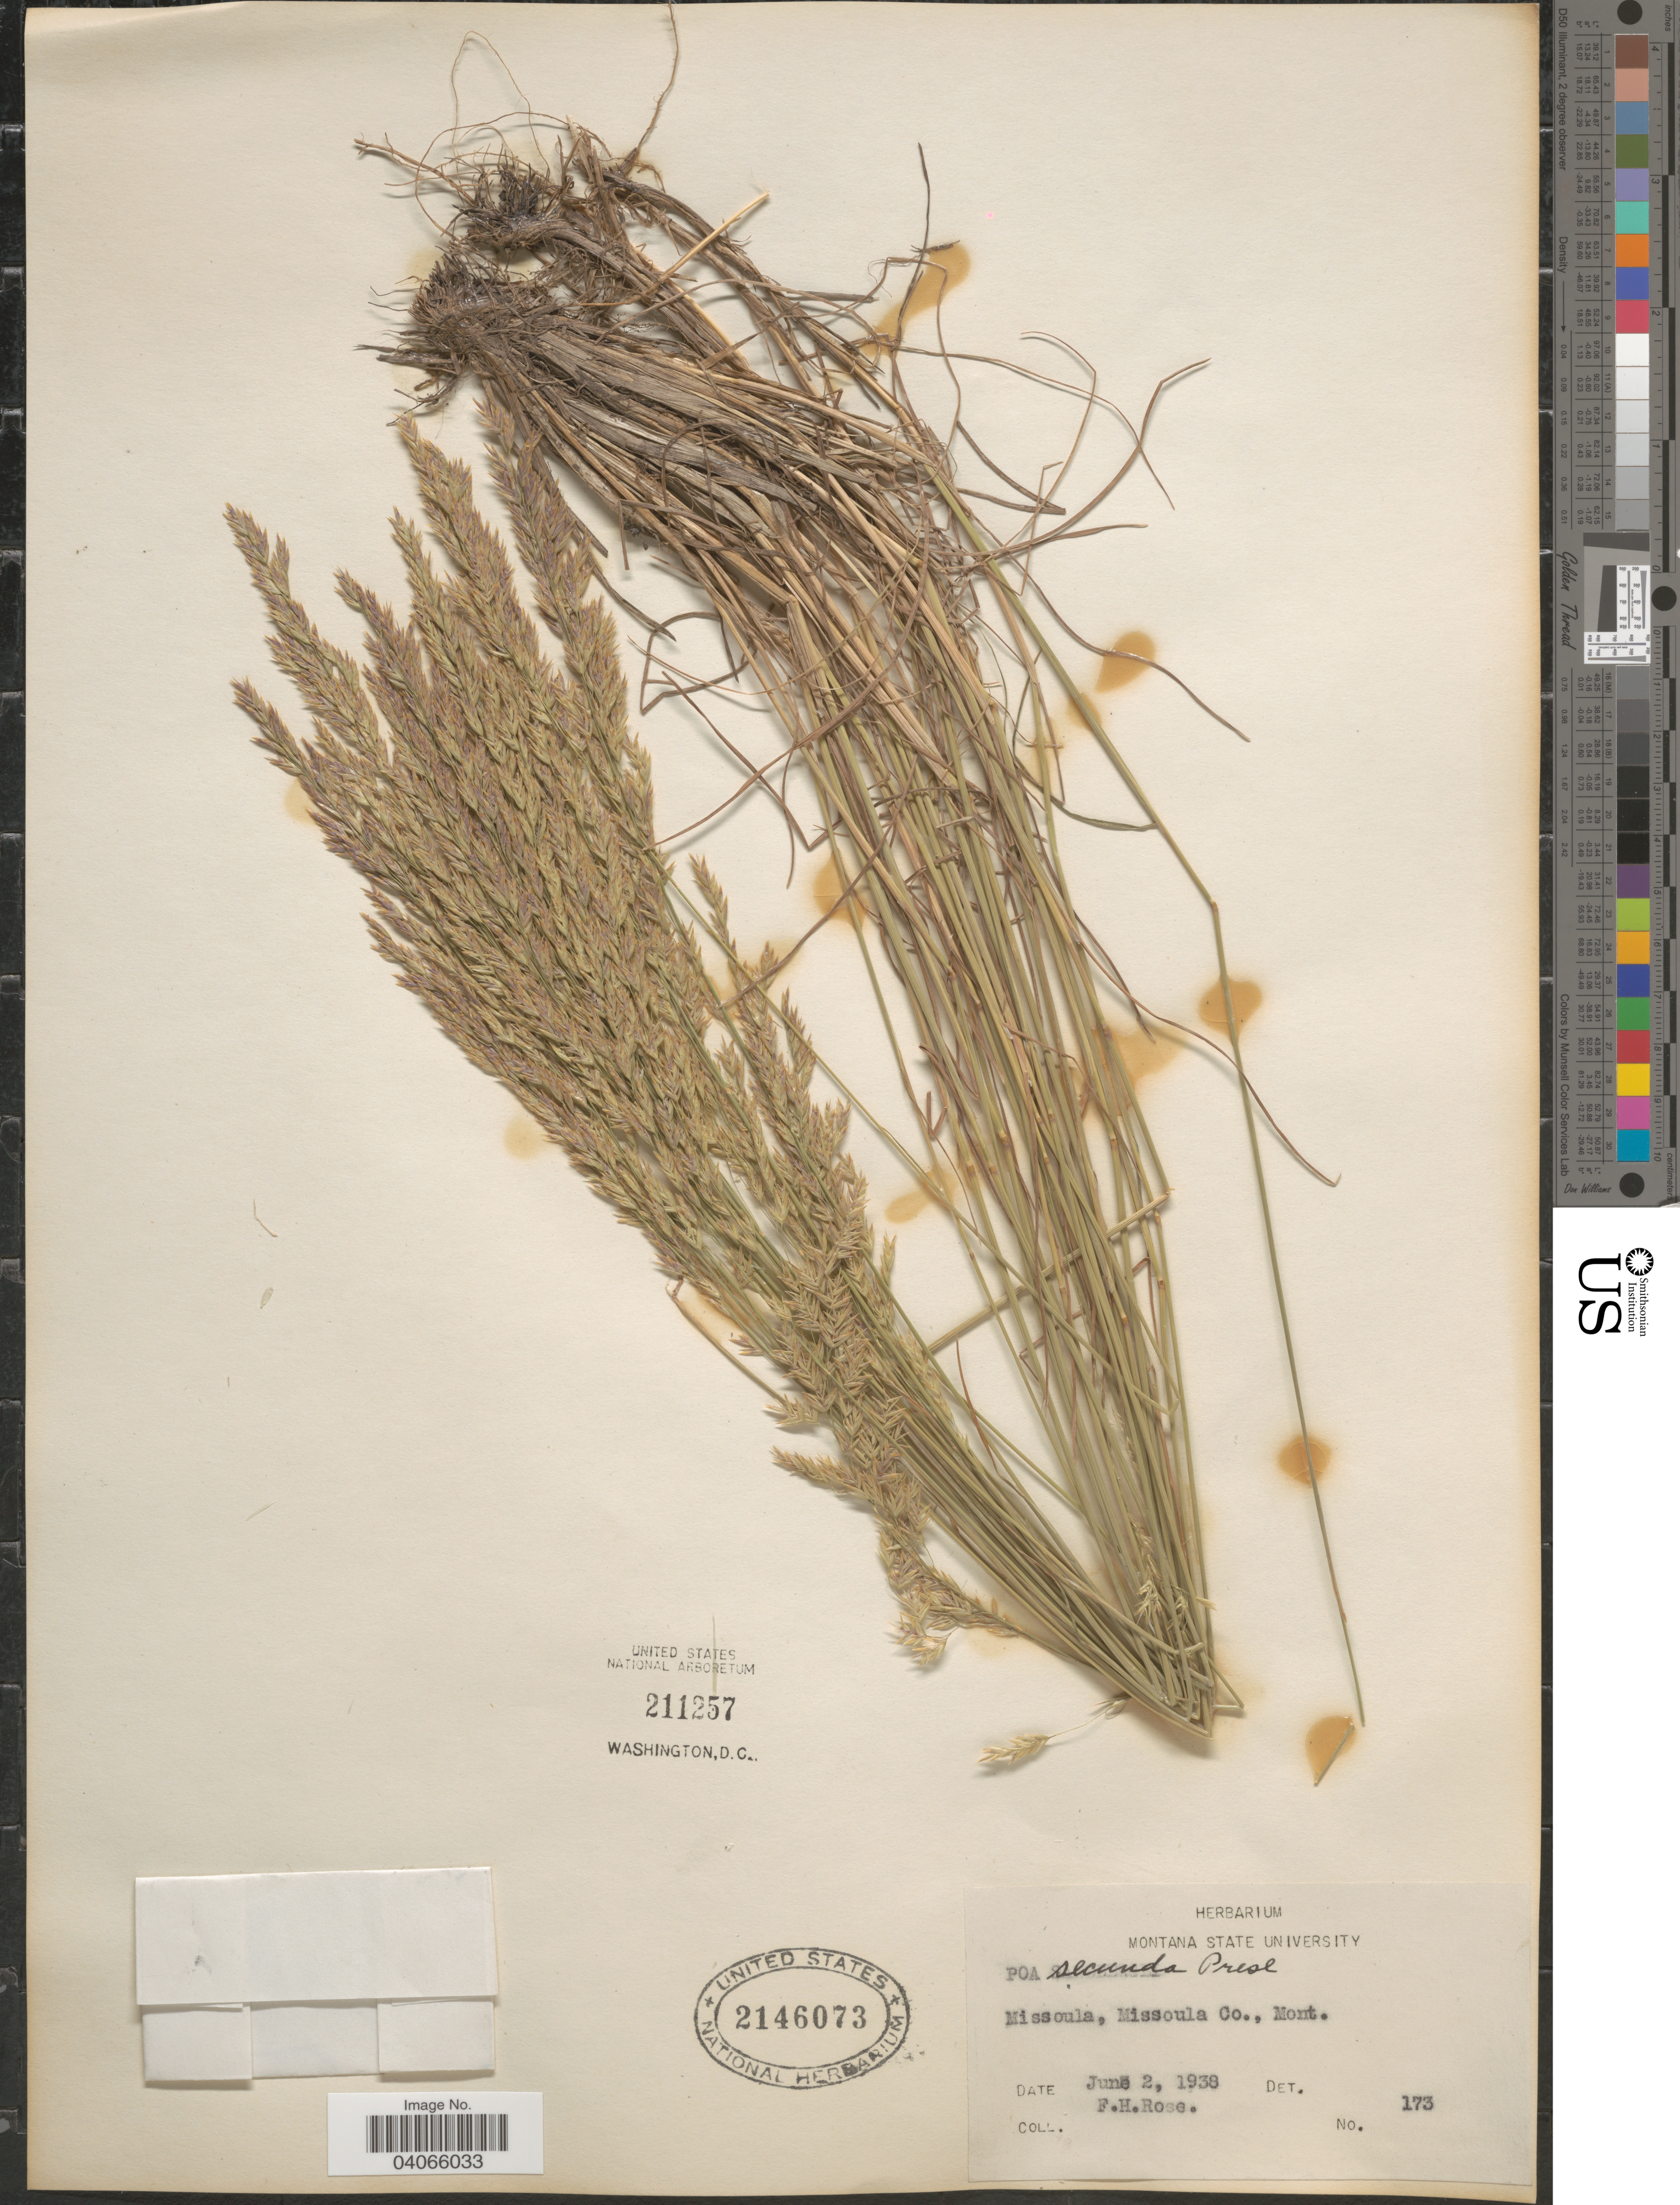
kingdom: Plantae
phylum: Tracheophyta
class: Liliopsida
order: Poales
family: Poaceae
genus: Poa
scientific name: Poa secunda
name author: J. Presl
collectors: F. H. Rose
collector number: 173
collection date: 1938-06-02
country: United States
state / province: Montana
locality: Missoula, Missoula Co.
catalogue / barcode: US 2146073